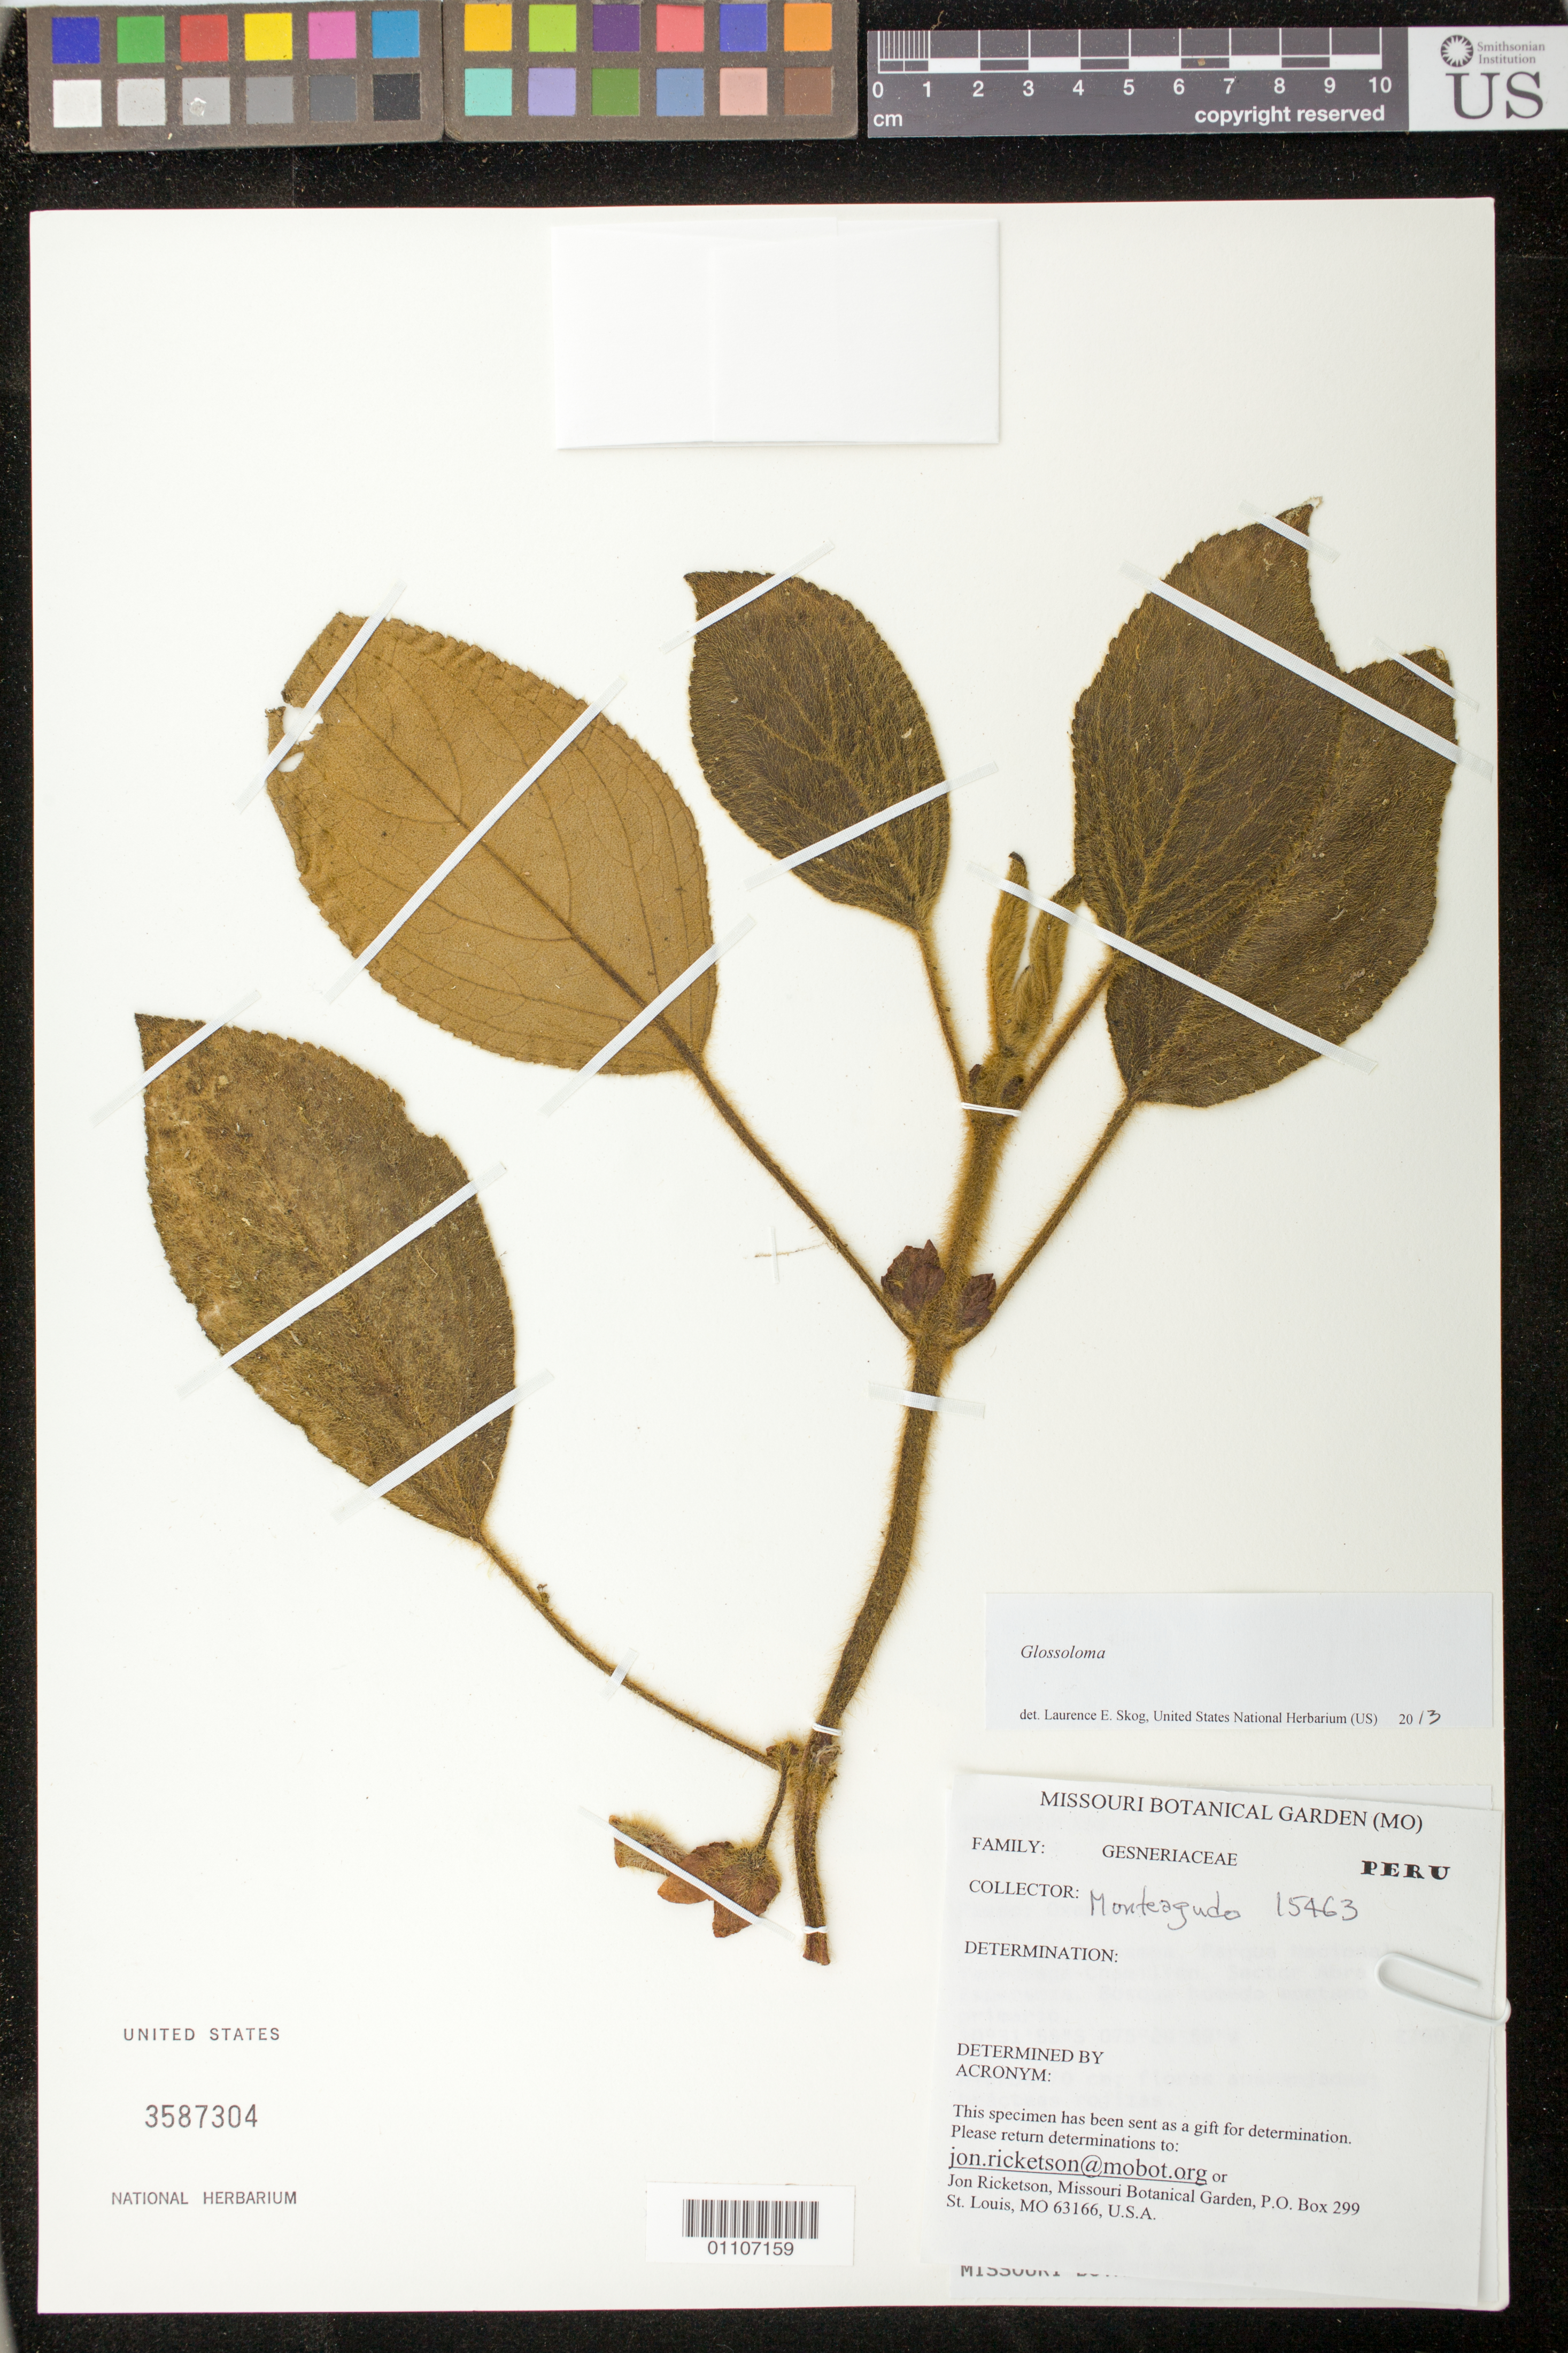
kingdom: Plantae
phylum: Tracheophyta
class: Magnoliopsida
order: Lamiales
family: Gesneriaceae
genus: Glossoloma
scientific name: Glossoloma sp.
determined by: Skog, Laurence E.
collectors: A. Monteagudo & A. Peña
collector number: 15463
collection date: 2007-09-12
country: Peru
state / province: Pasco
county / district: Oxapampa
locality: Parque Nacional Yanachag-Chamillen, Sector Abra Esperanze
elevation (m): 2790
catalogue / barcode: US 3587304